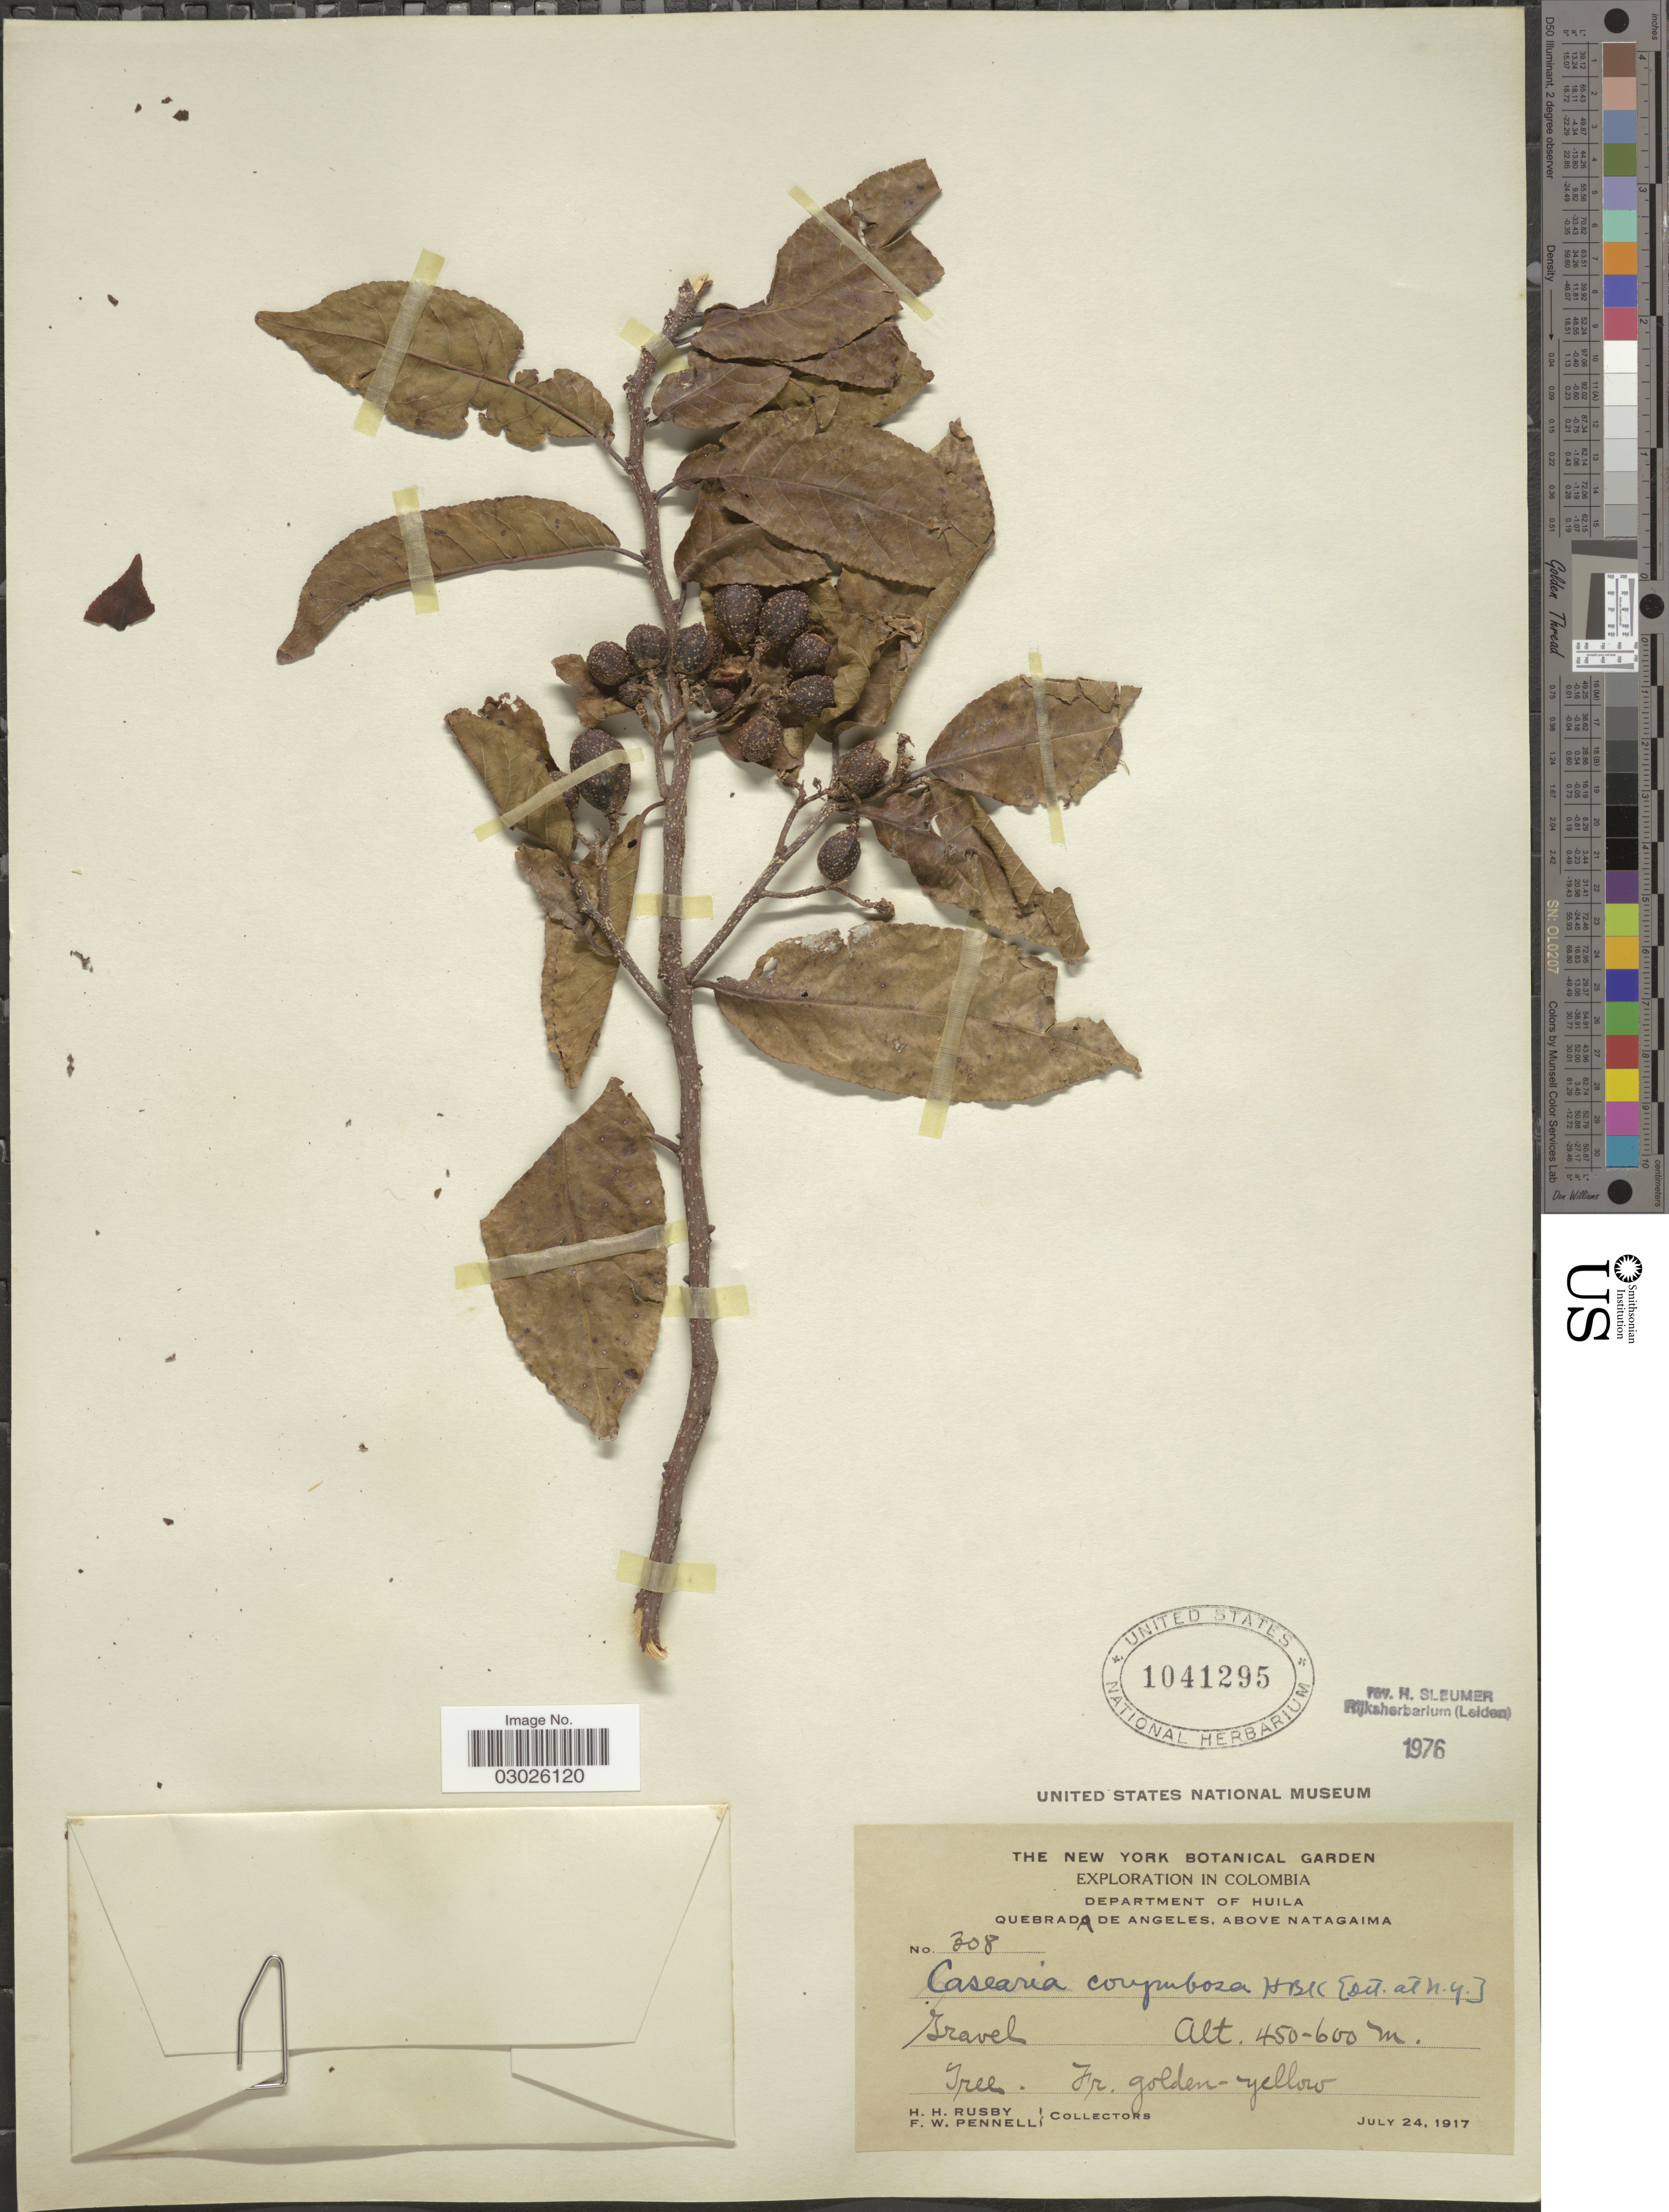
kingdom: Plantae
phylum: Tracheophyta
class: Magnoliopsida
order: Malpighiales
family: Salicaceae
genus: Casearia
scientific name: Casearia corymbosa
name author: Kunth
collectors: H. H. Rusby & F. W. Pennell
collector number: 308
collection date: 1917-07-24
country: Colombia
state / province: Huila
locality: Department of Huila, Quebrada De Angeles, above Natagaima.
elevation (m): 450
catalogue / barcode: US 1041295